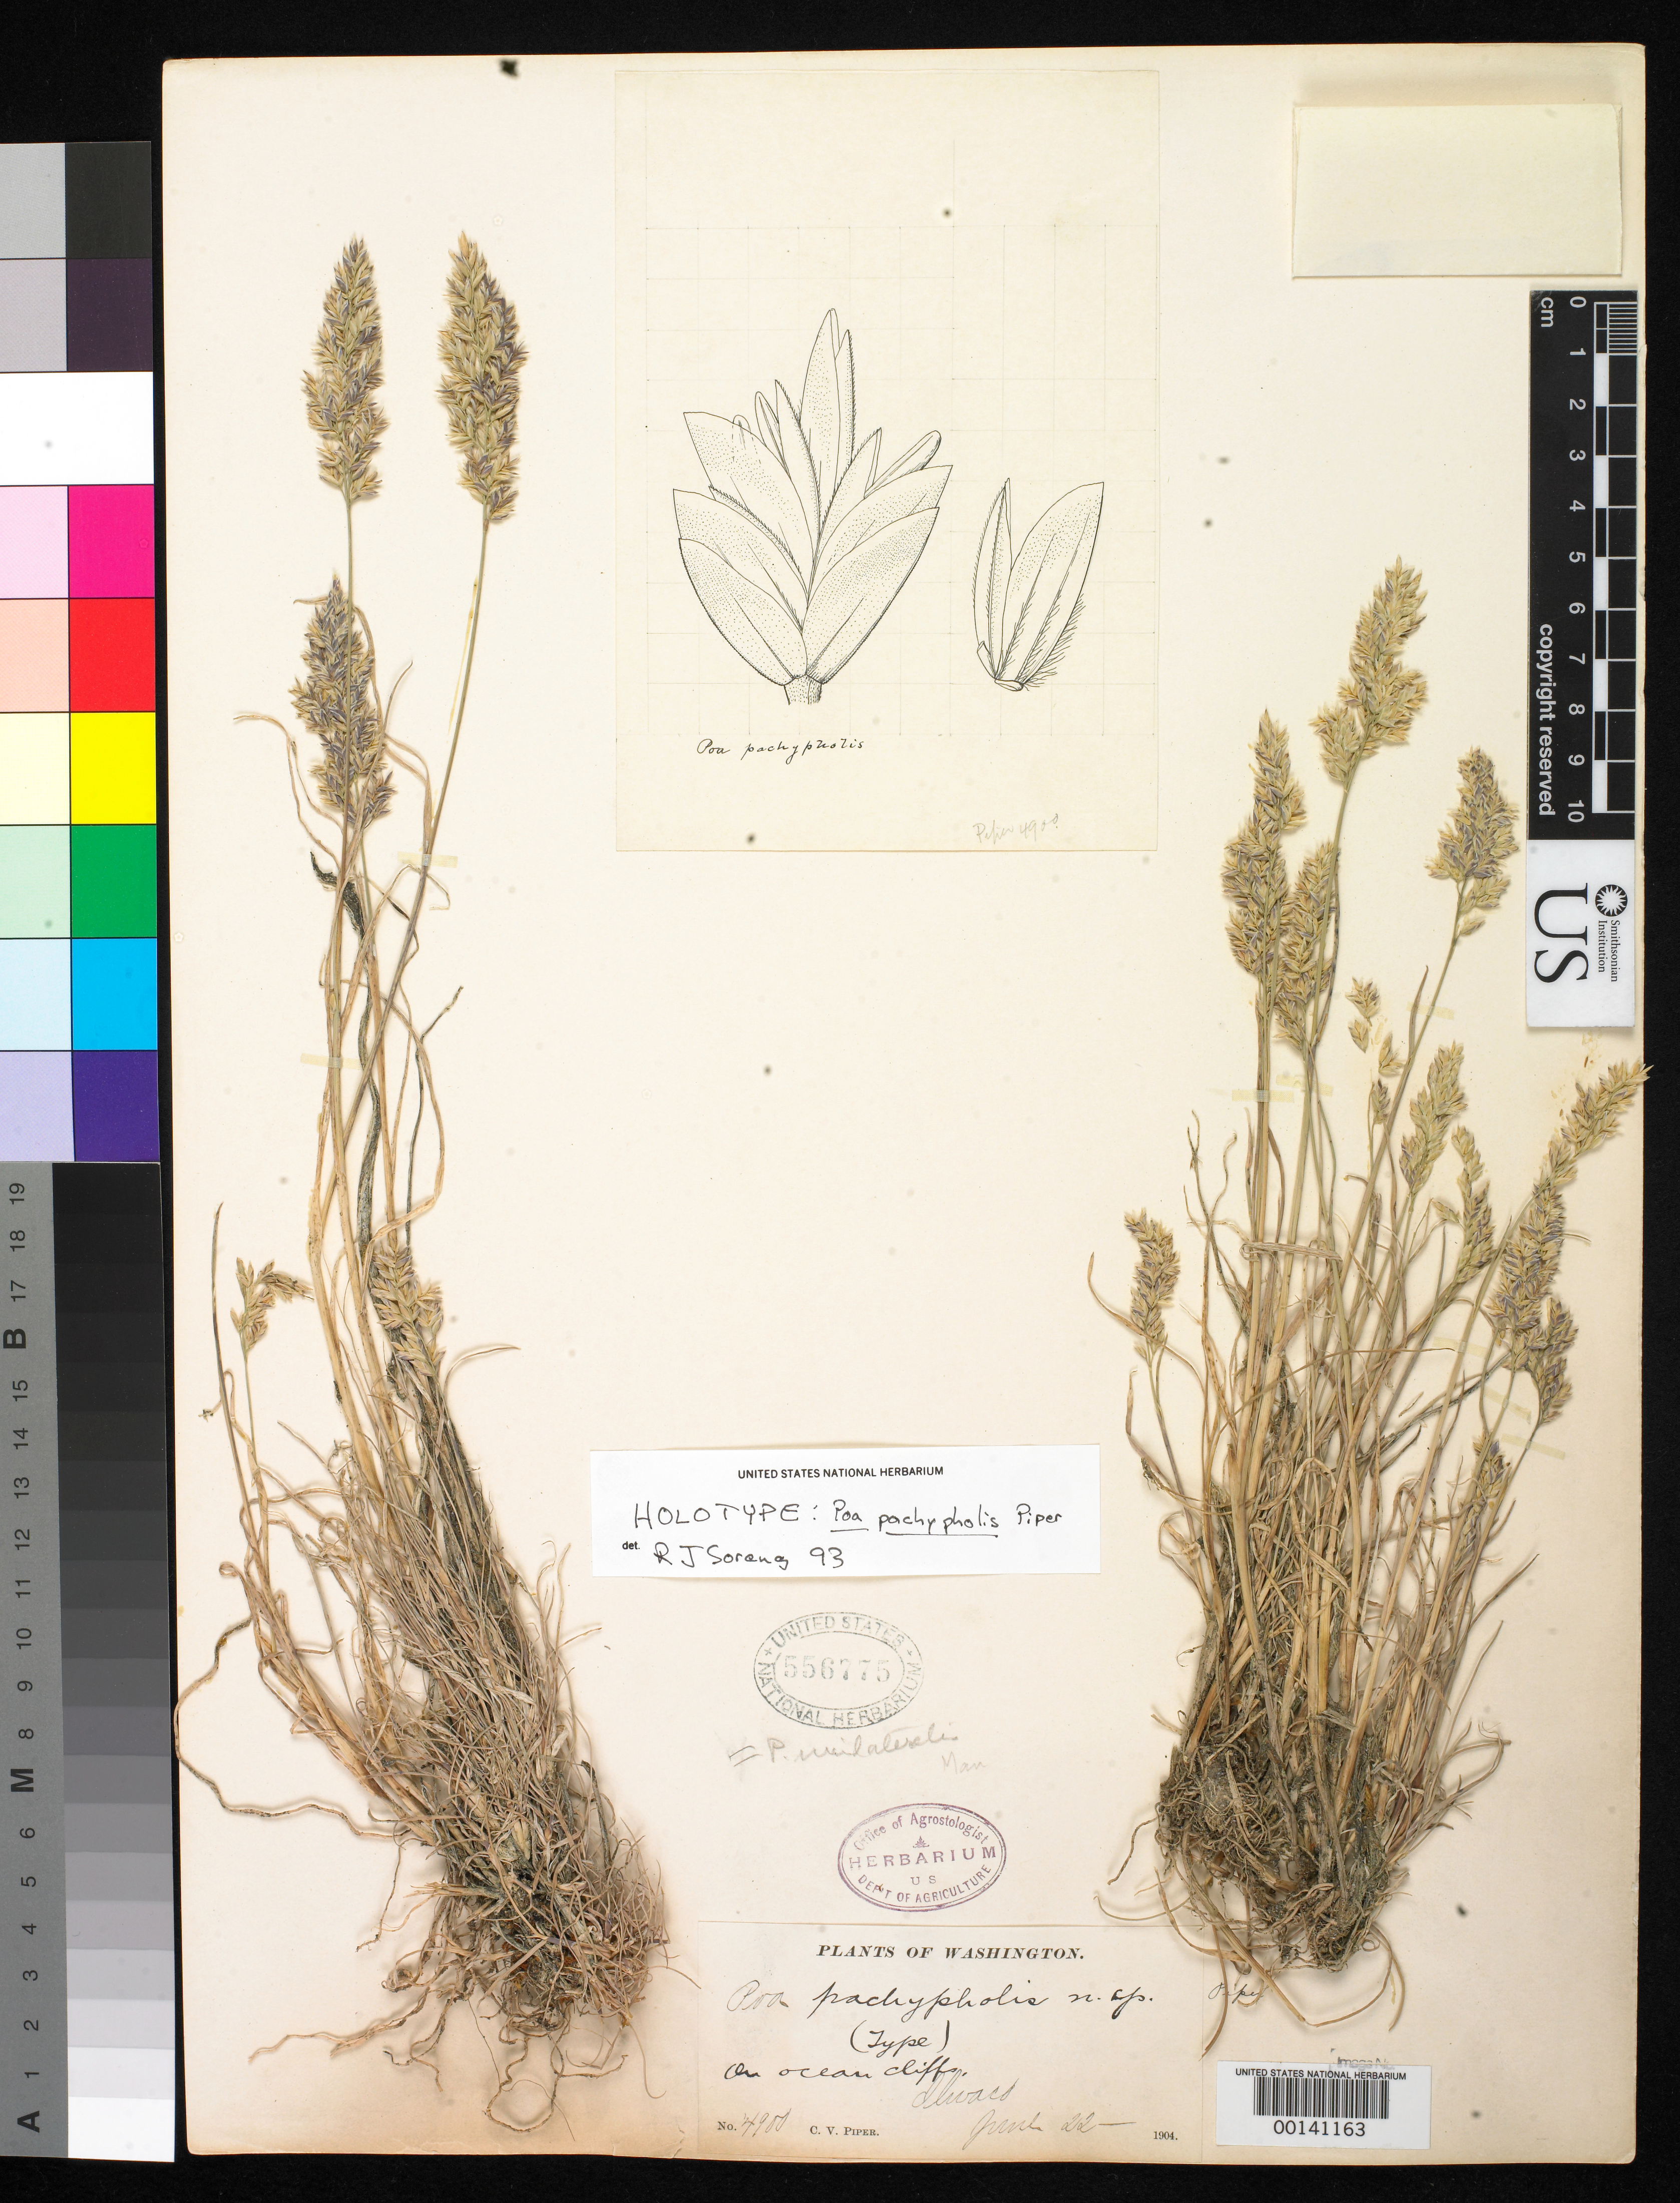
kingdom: Plantae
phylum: Tracheophyta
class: Liliopsida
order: Poales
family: Poaceae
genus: Poa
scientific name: Poa pachypholis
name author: Piper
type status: Holotype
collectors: C. V. Piper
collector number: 4900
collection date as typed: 22 Jun 1904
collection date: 1904-06-22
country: United States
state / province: Washington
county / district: Pacific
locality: Ilwaco.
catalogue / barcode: US 556775